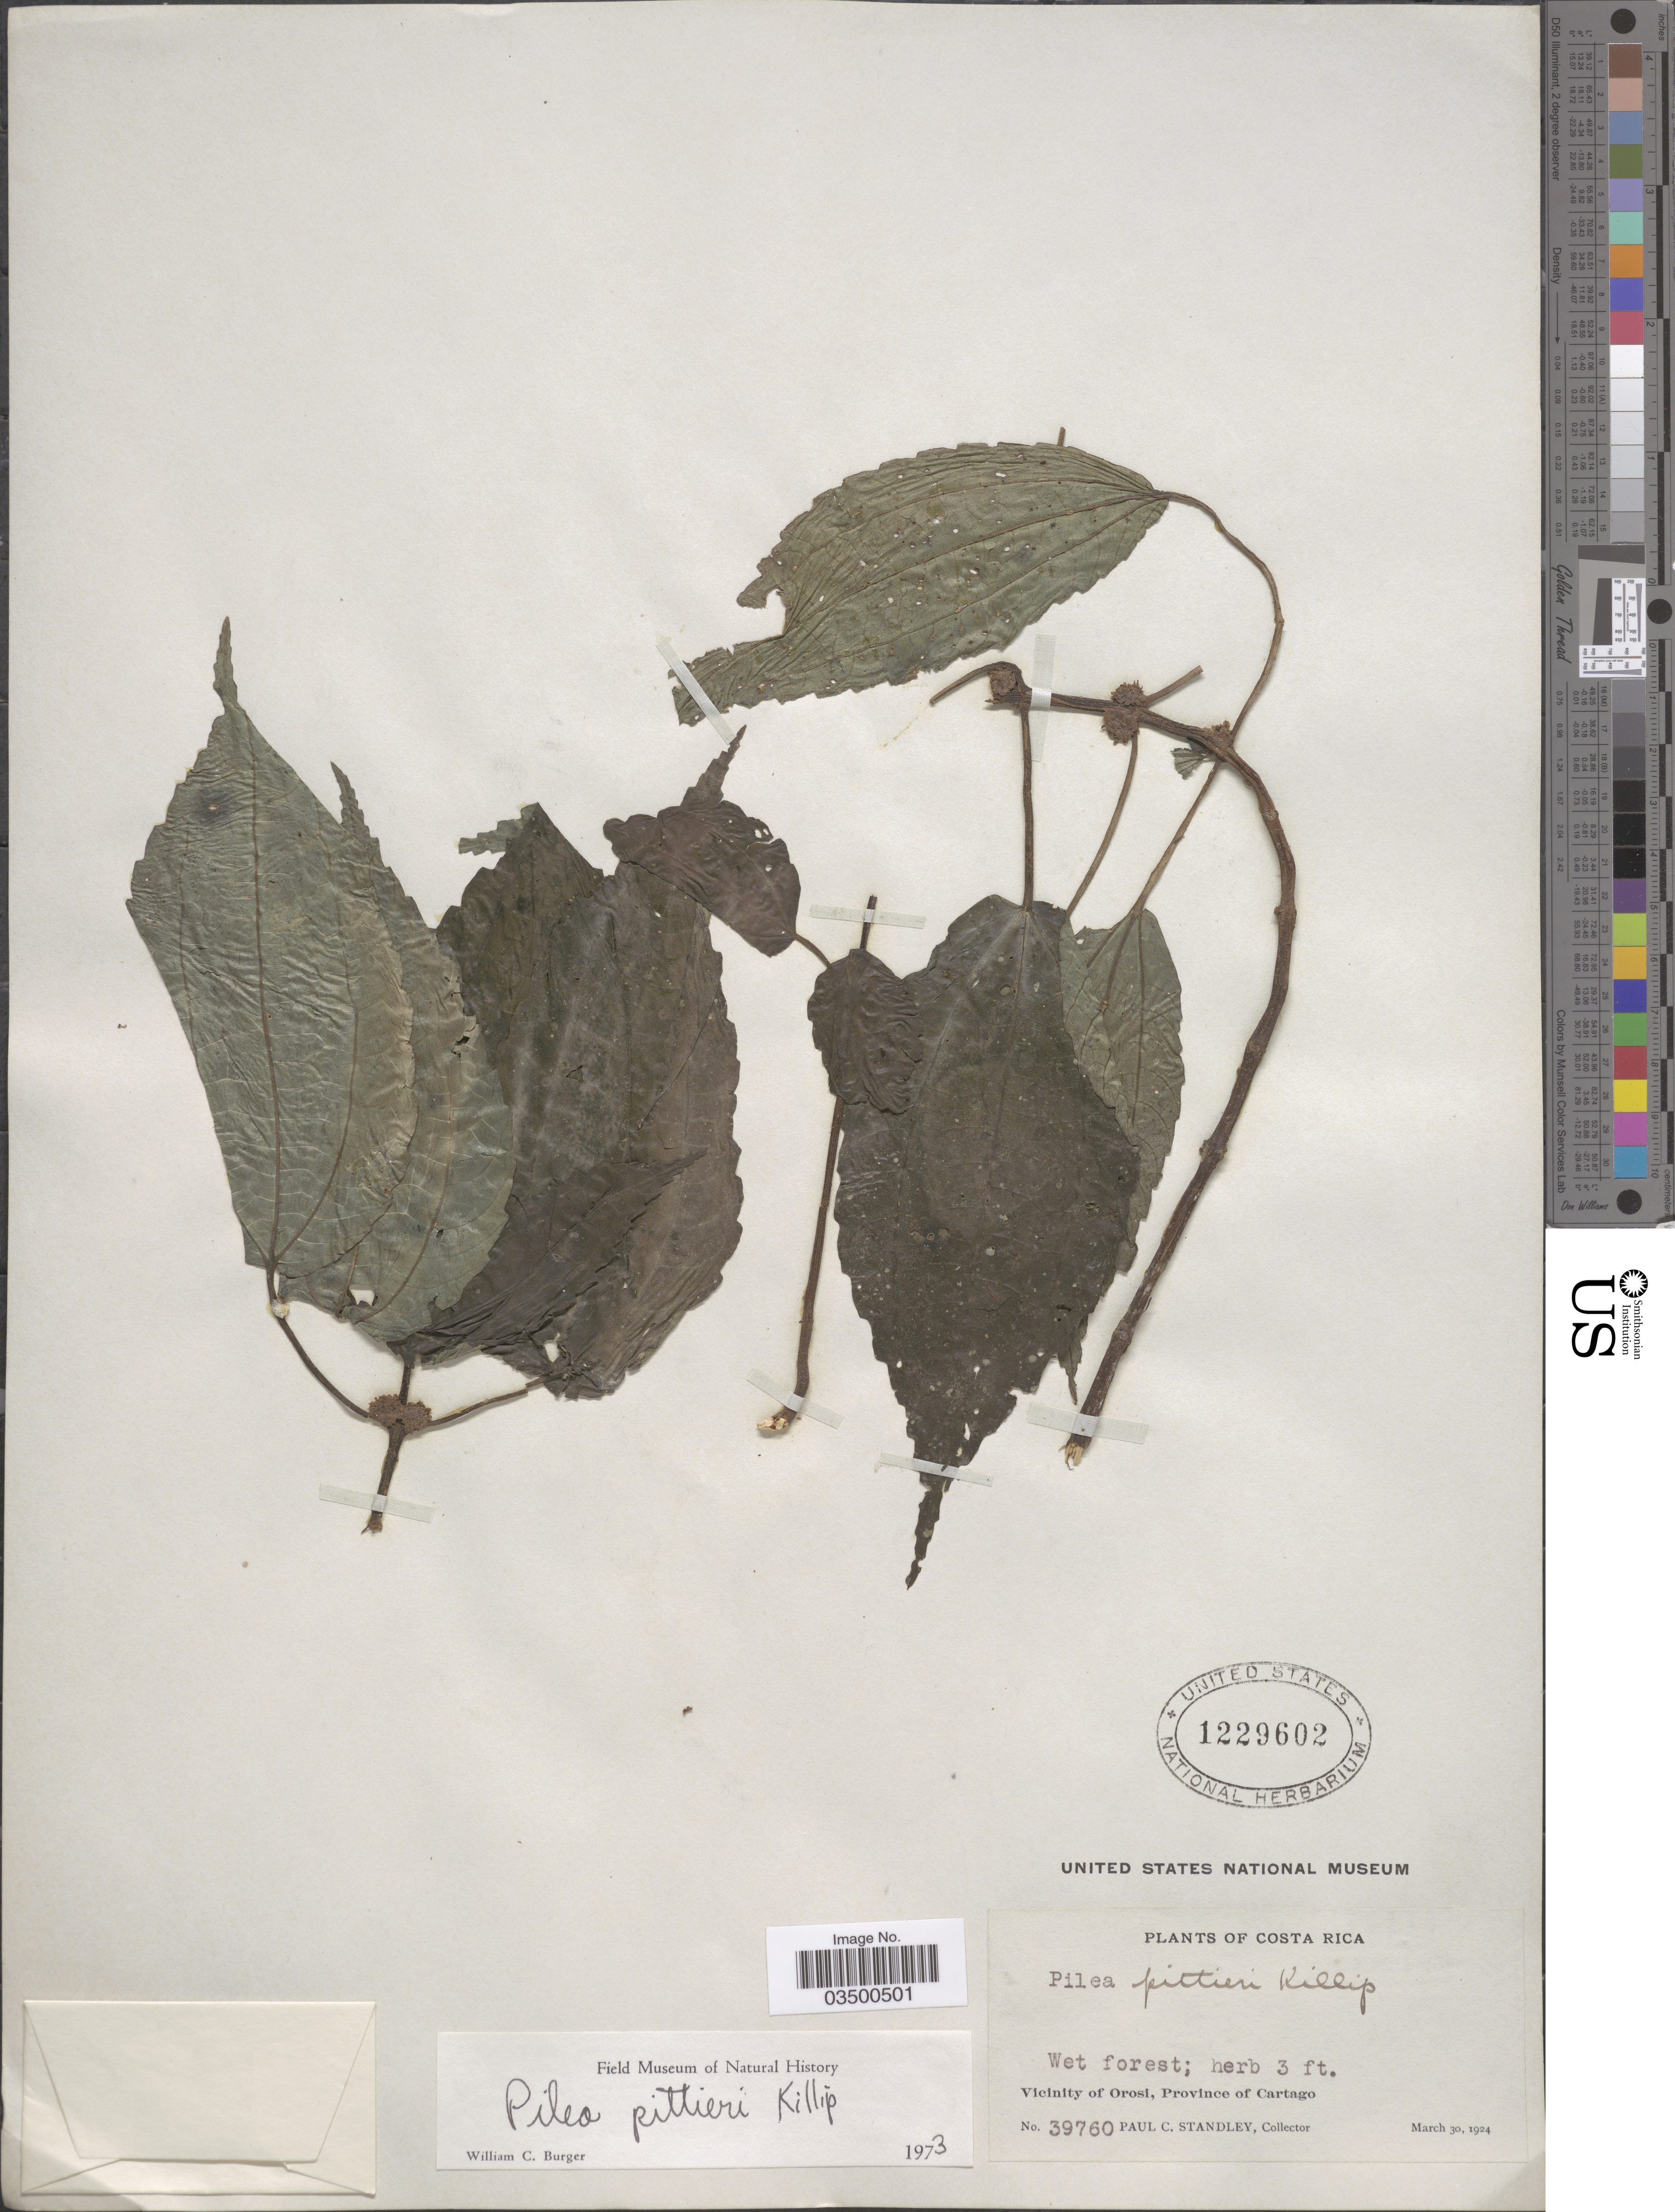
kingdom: Plantae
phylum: Tracheophyta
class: Magnoliopsida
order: Rosales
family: Urticaceae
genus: Pilea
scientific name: Pilea pittieri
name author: Killip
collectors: P. C. Standley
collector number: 39760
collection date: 1924-03-30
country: Costa Rica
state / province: Cartago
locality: Vicinity of Orosi, Province of Cartago.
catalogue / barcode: US 1229602